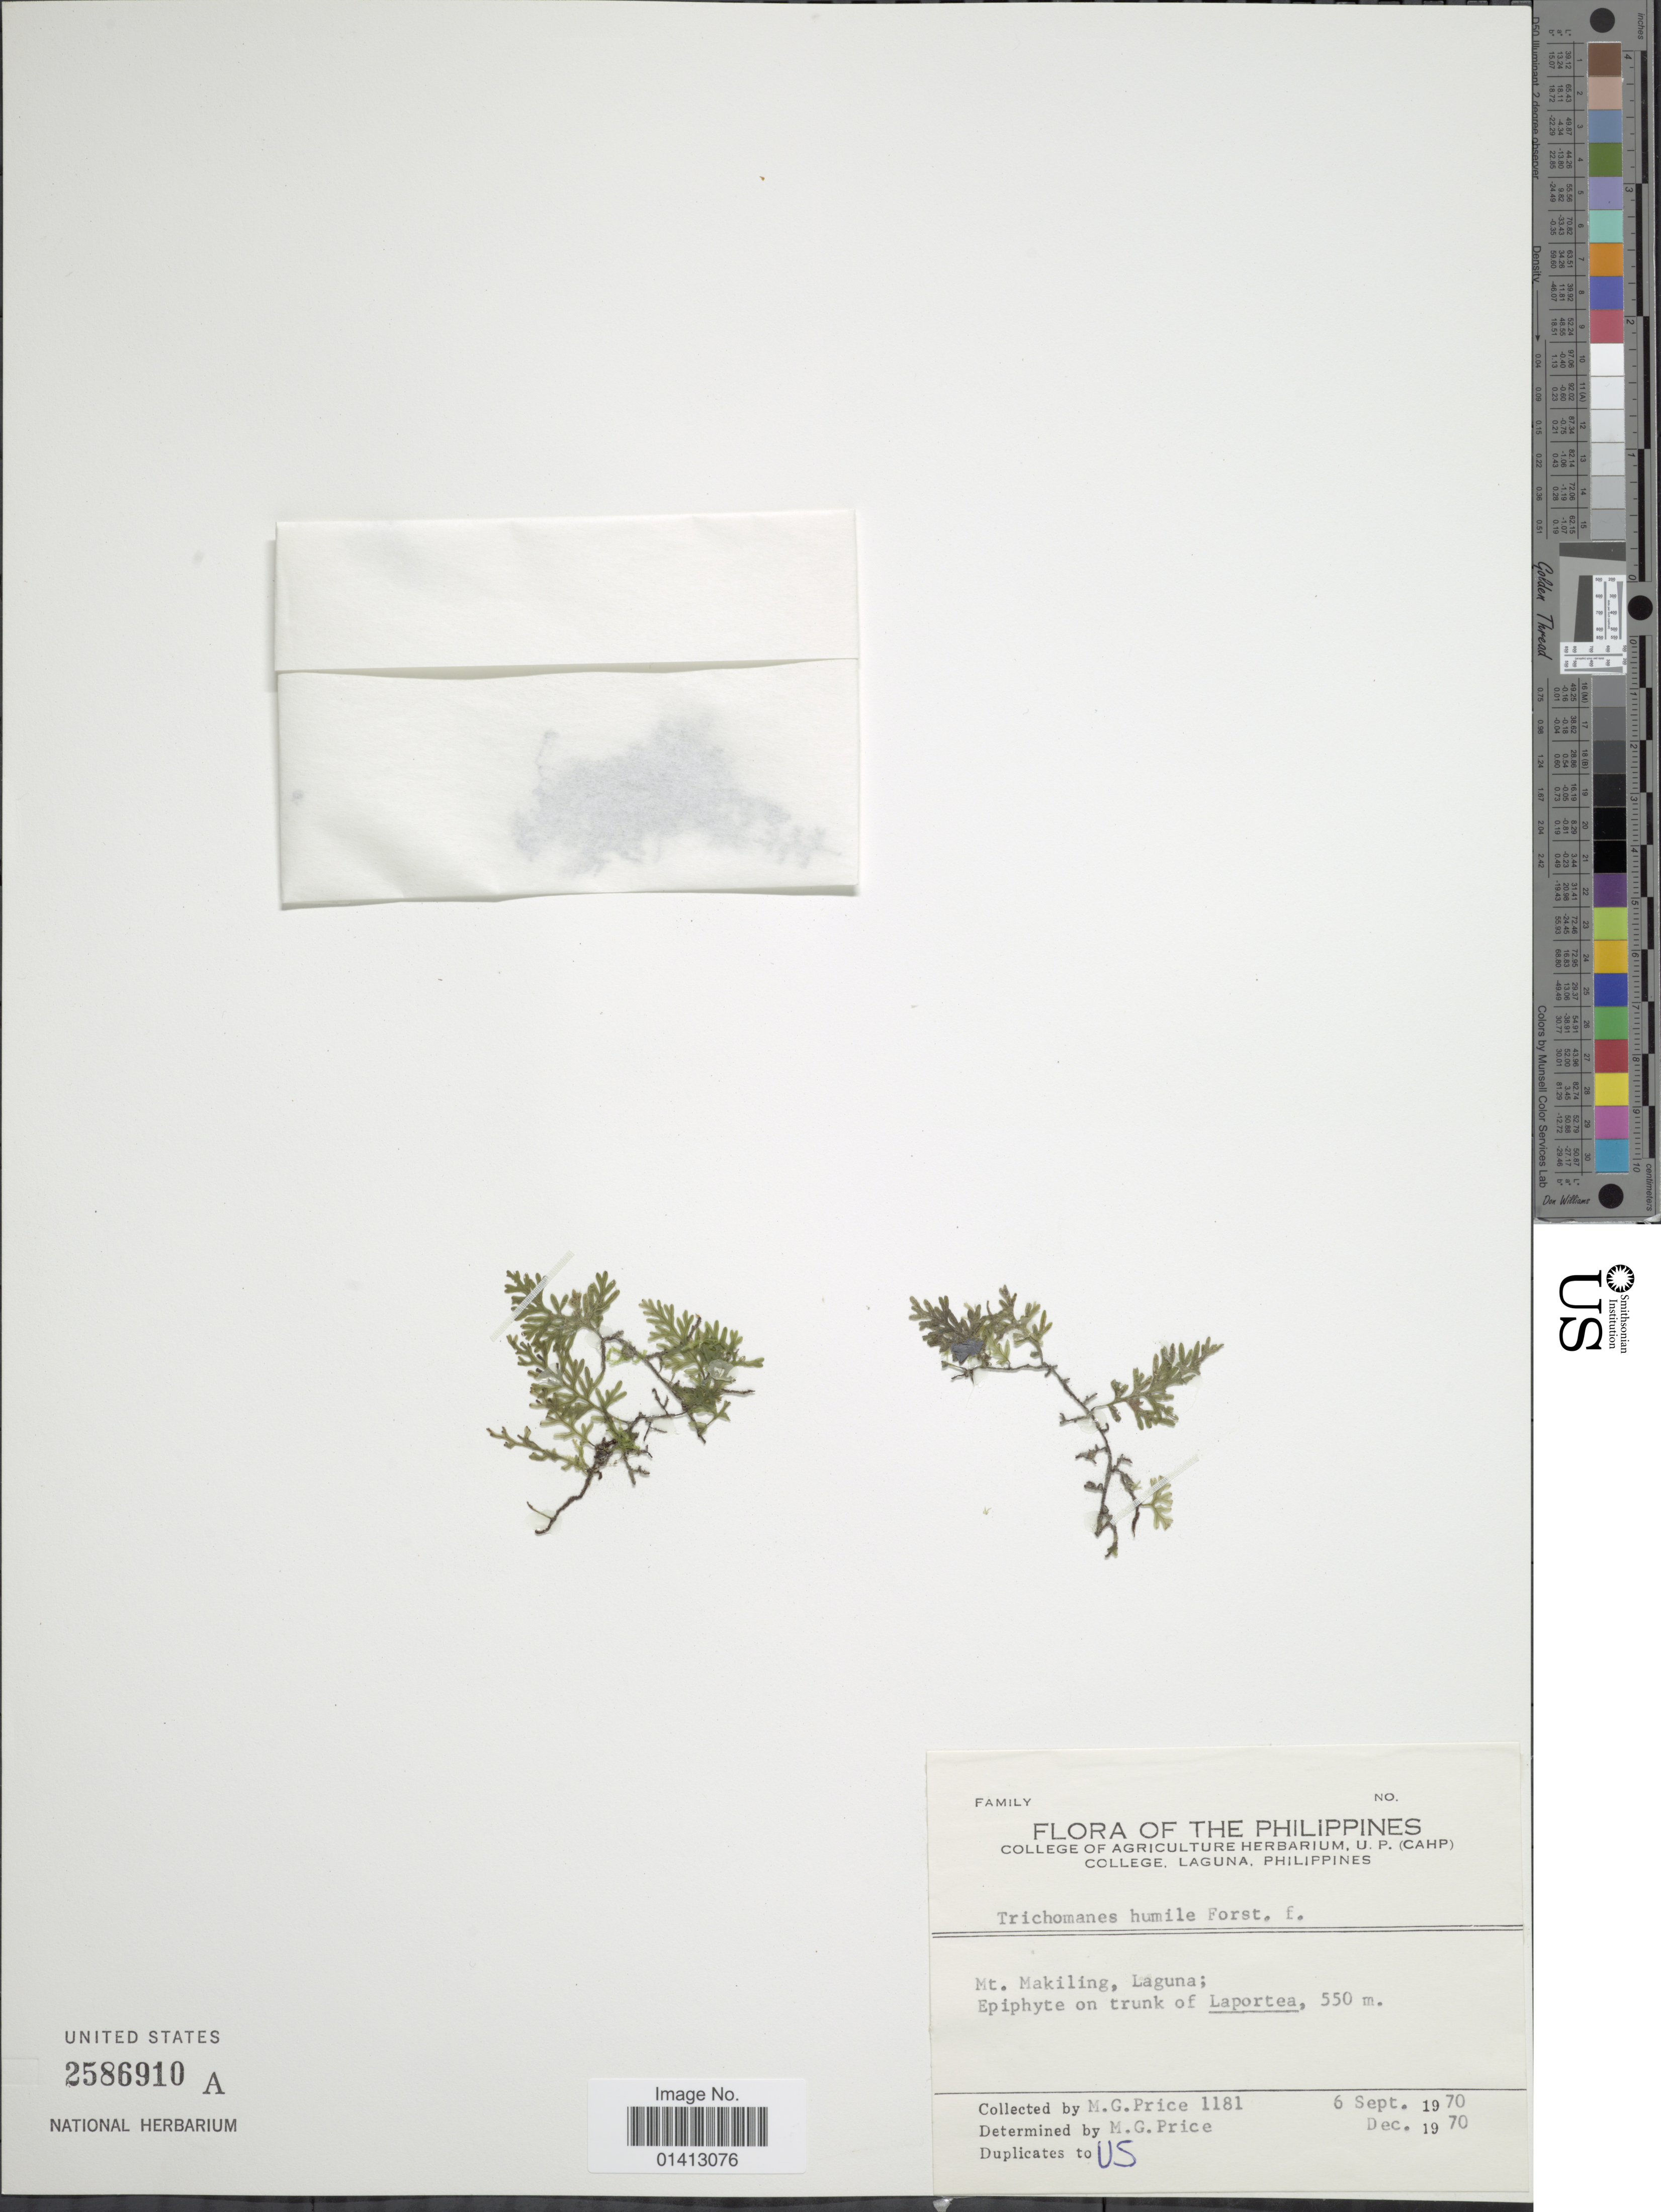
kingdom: Plantae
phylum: Tracheophyta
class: Polypodiopsida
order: Hymenophyllales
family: Hymenophyllaceae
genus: Crepidomanes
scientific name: Crepidomanes humilis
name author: (G. Forst.) Bosch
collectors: M. G. Price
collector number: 1181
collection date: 1970-09-06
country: Philippines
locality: Mt Makiling, laguna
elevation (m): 550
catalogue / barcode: US 2586910A